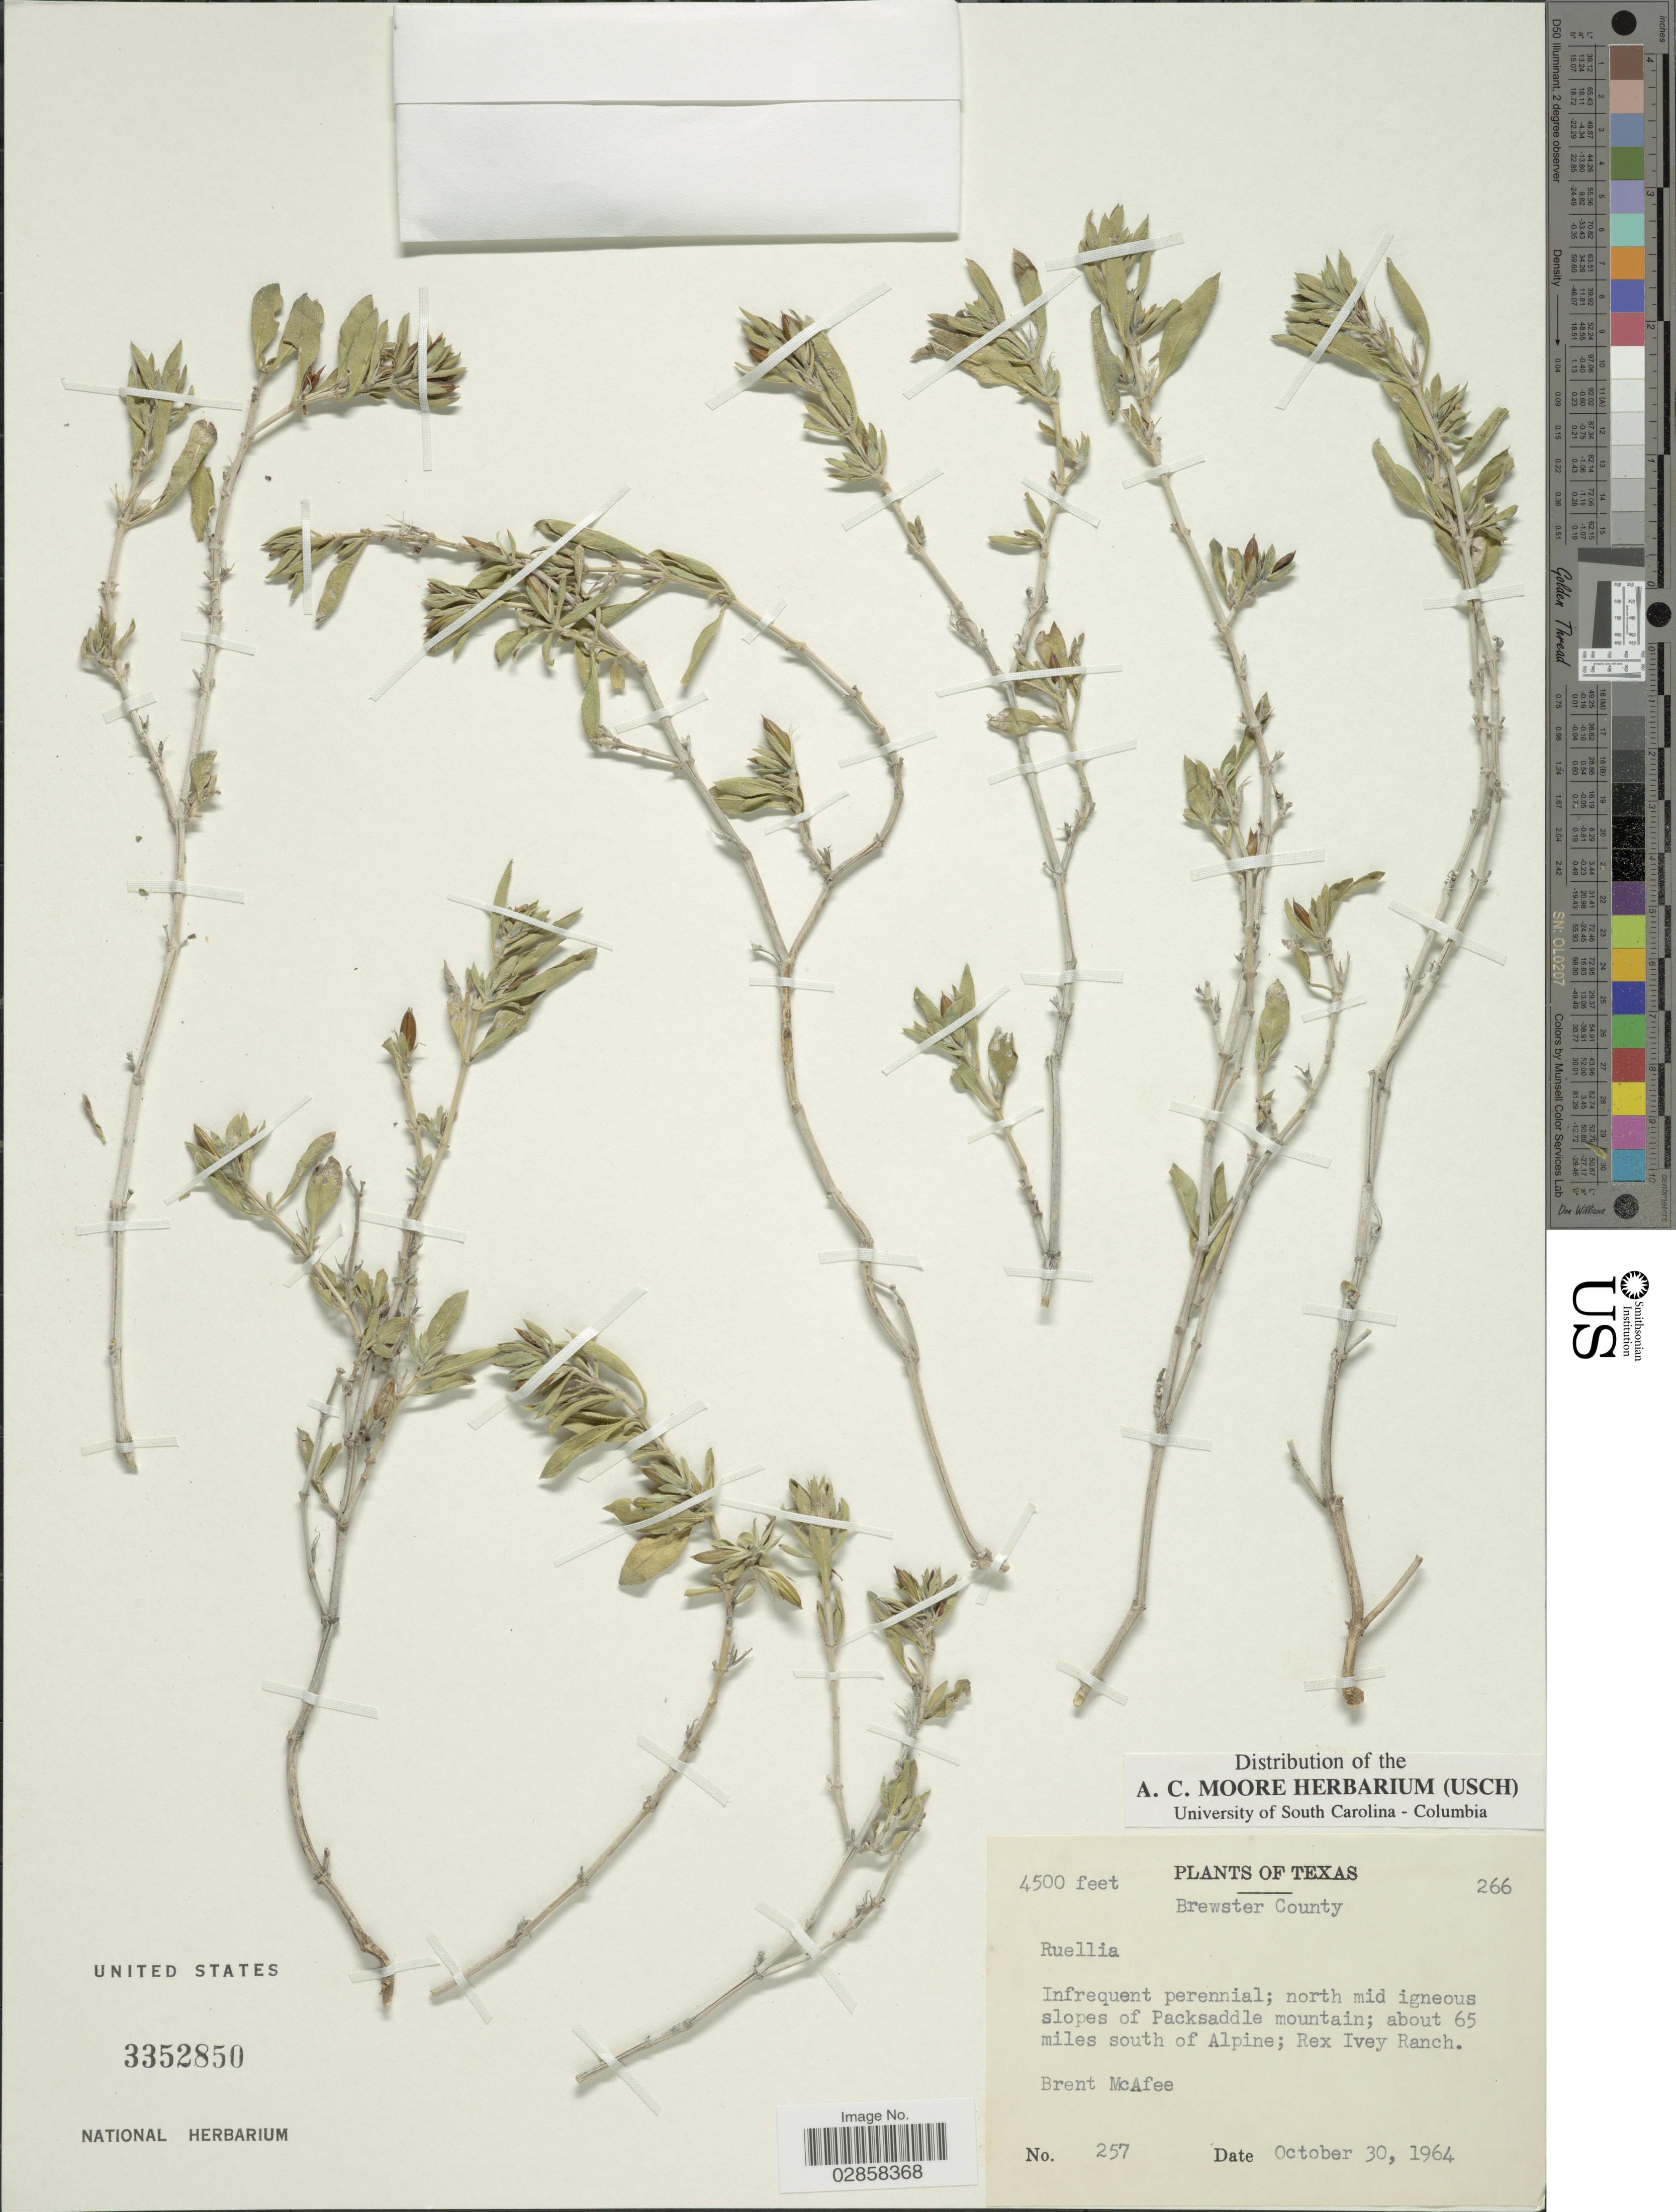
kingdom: Plantae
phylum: Tracheophyta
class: Magnoliopsida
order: Lamiales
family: Acanthaceae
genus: Ruellia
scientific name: Ruellia sp.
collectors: B. McAfee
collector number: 266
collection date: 1964-10-30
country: United States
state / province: Texas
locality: Brewster County. North mid igneous slopes of Packsaddle mountain; about 65 miles south of Alpine; Rex Ivey Ranch.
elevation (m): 1372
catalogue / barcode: US 3352850